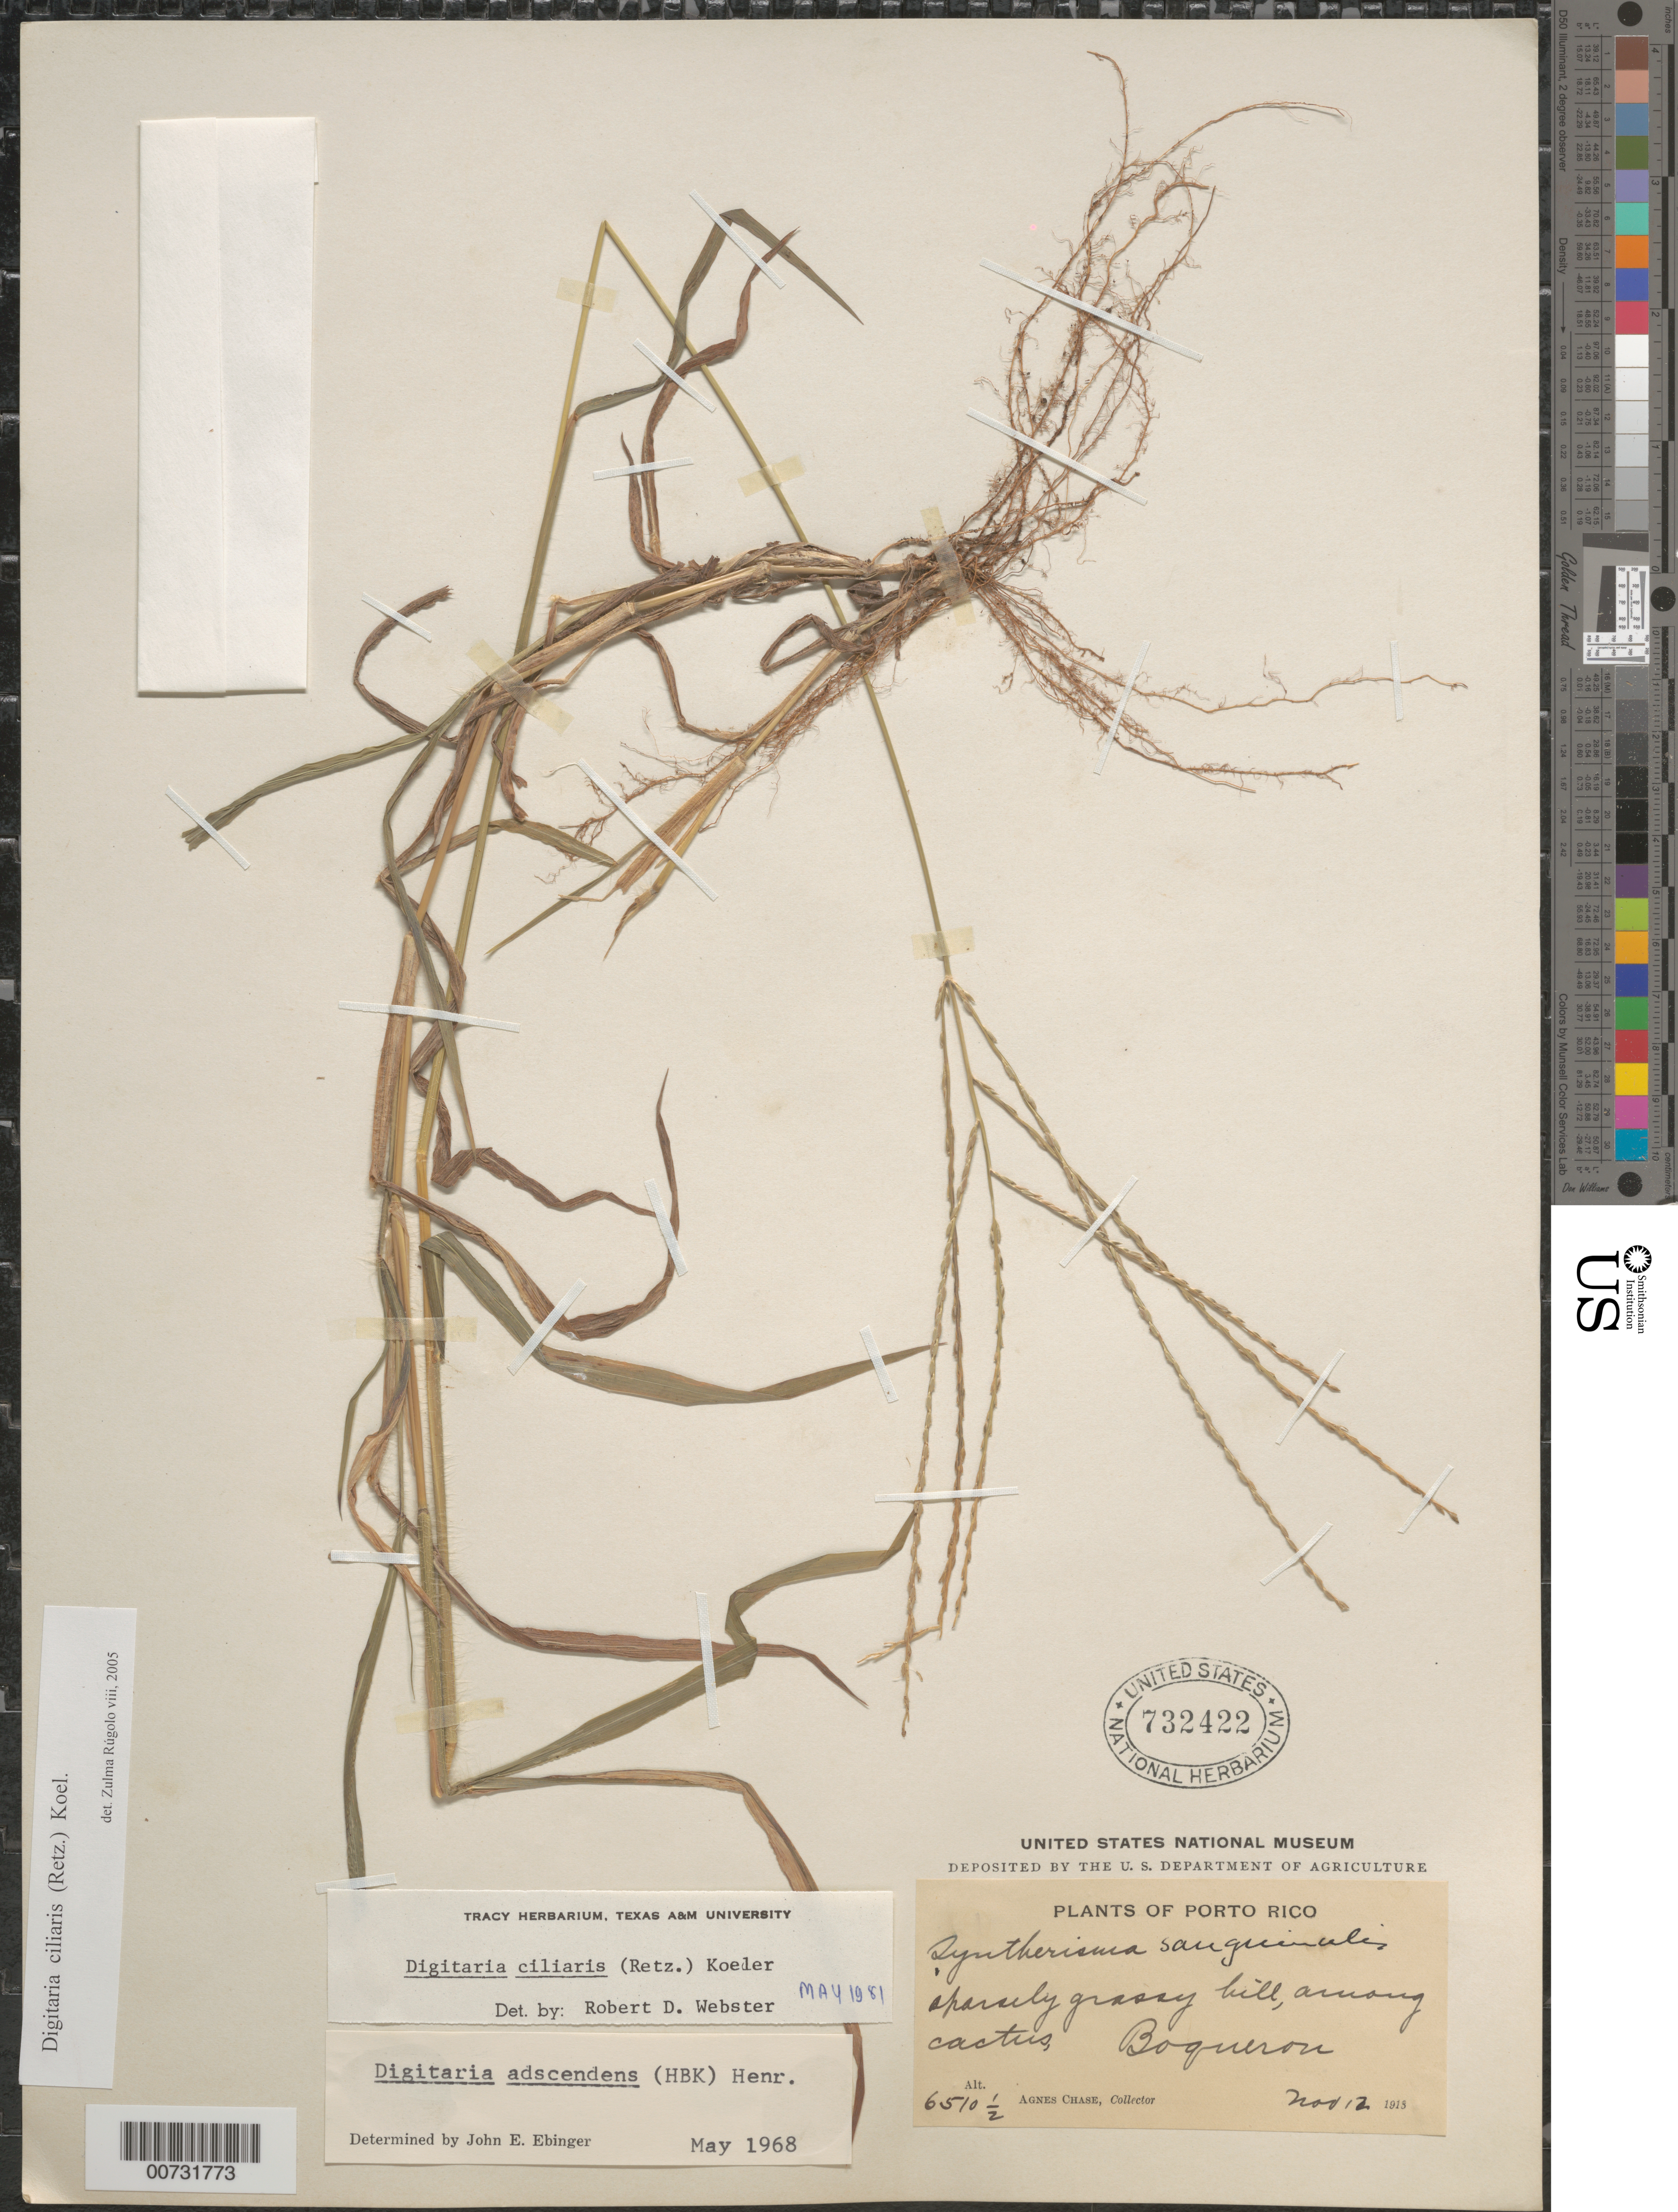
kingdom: Plantae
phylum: Tracheophyta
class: Liliopsida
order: Poales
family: Poaceae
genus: Digitaria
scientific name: Digitaria ciliaris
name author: (Retz.) Koeler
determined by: Webster, Robert D.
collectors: A. Chase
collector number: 6510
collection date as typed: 12 Nov 1913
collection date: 1913-11-12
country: Puerto Rico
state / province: Cabo Rojo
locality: Boqueron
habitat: Sparsely grassy hill, among cactus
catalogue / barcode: US 732422